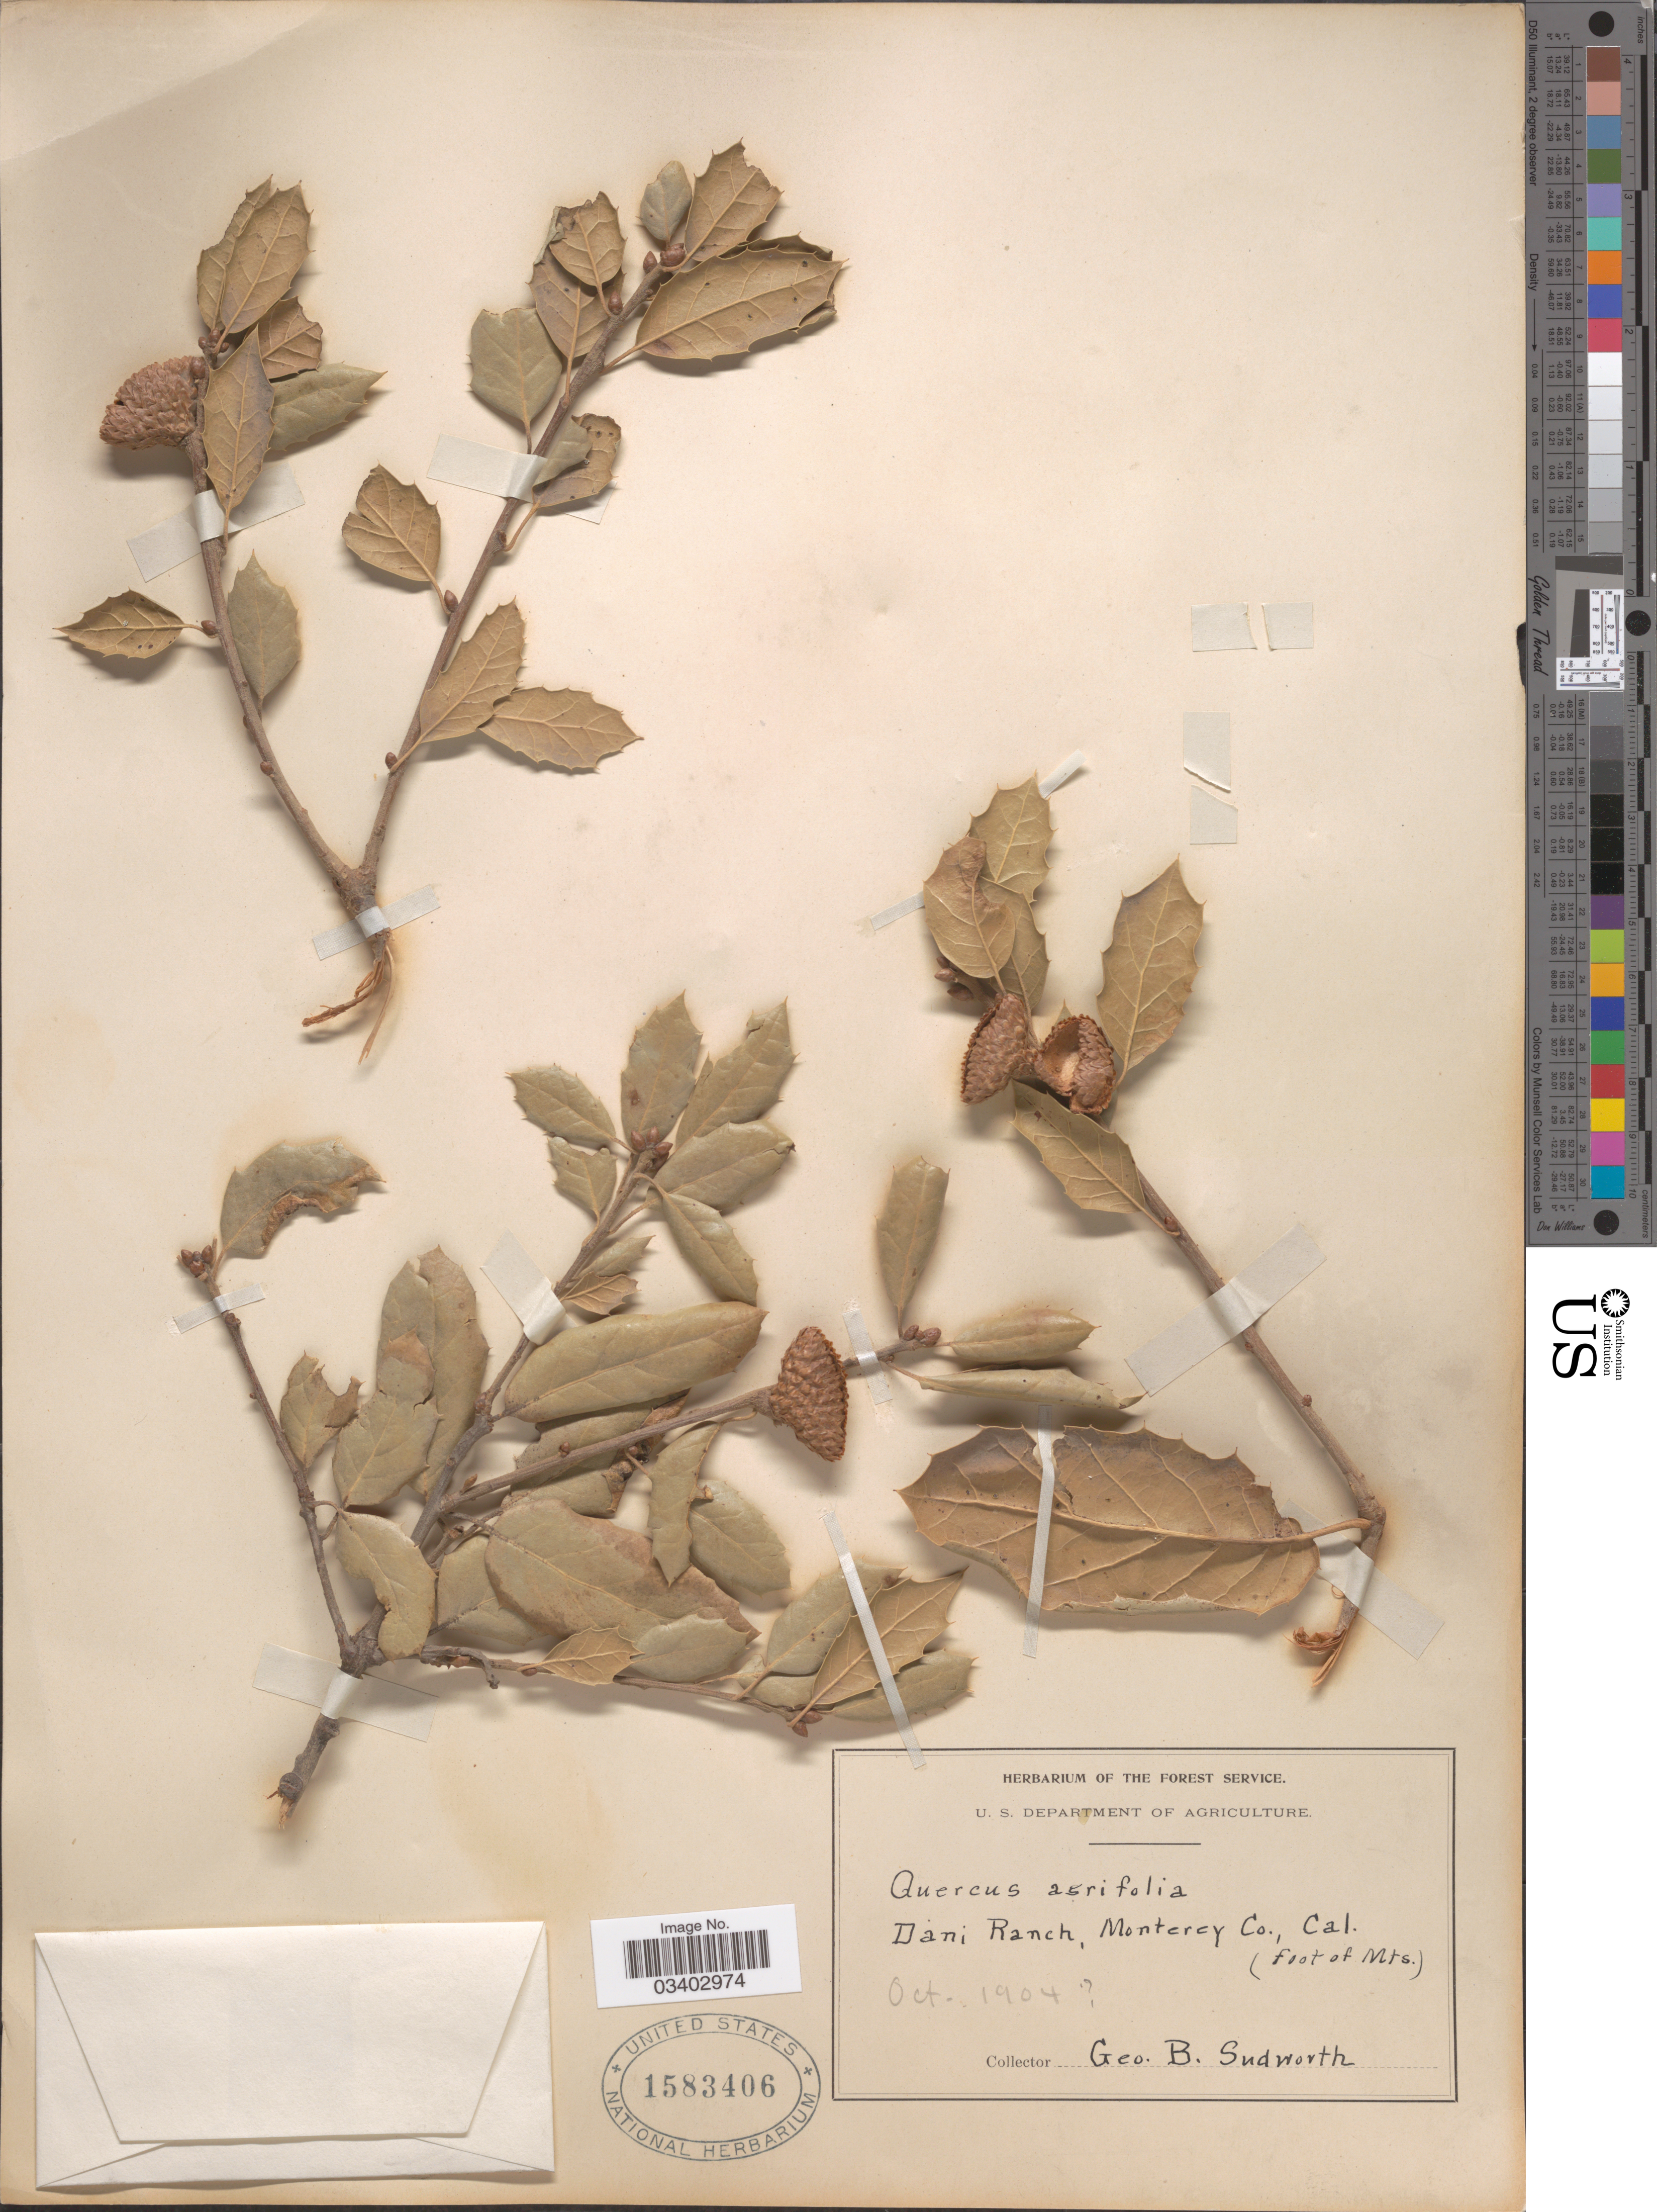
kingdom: Plantae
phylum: Tracheophyta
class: Magnoliopsida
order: Fagales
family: Fagaceae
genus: Quercus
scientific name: Quercus agrifolia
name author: Née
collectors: G. B. Sudworth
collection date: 1904-10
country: United States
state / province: California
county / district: Monterey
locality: Dani Ranch, Monterey Co., (foot of Mts.).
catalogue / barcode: US 1583406